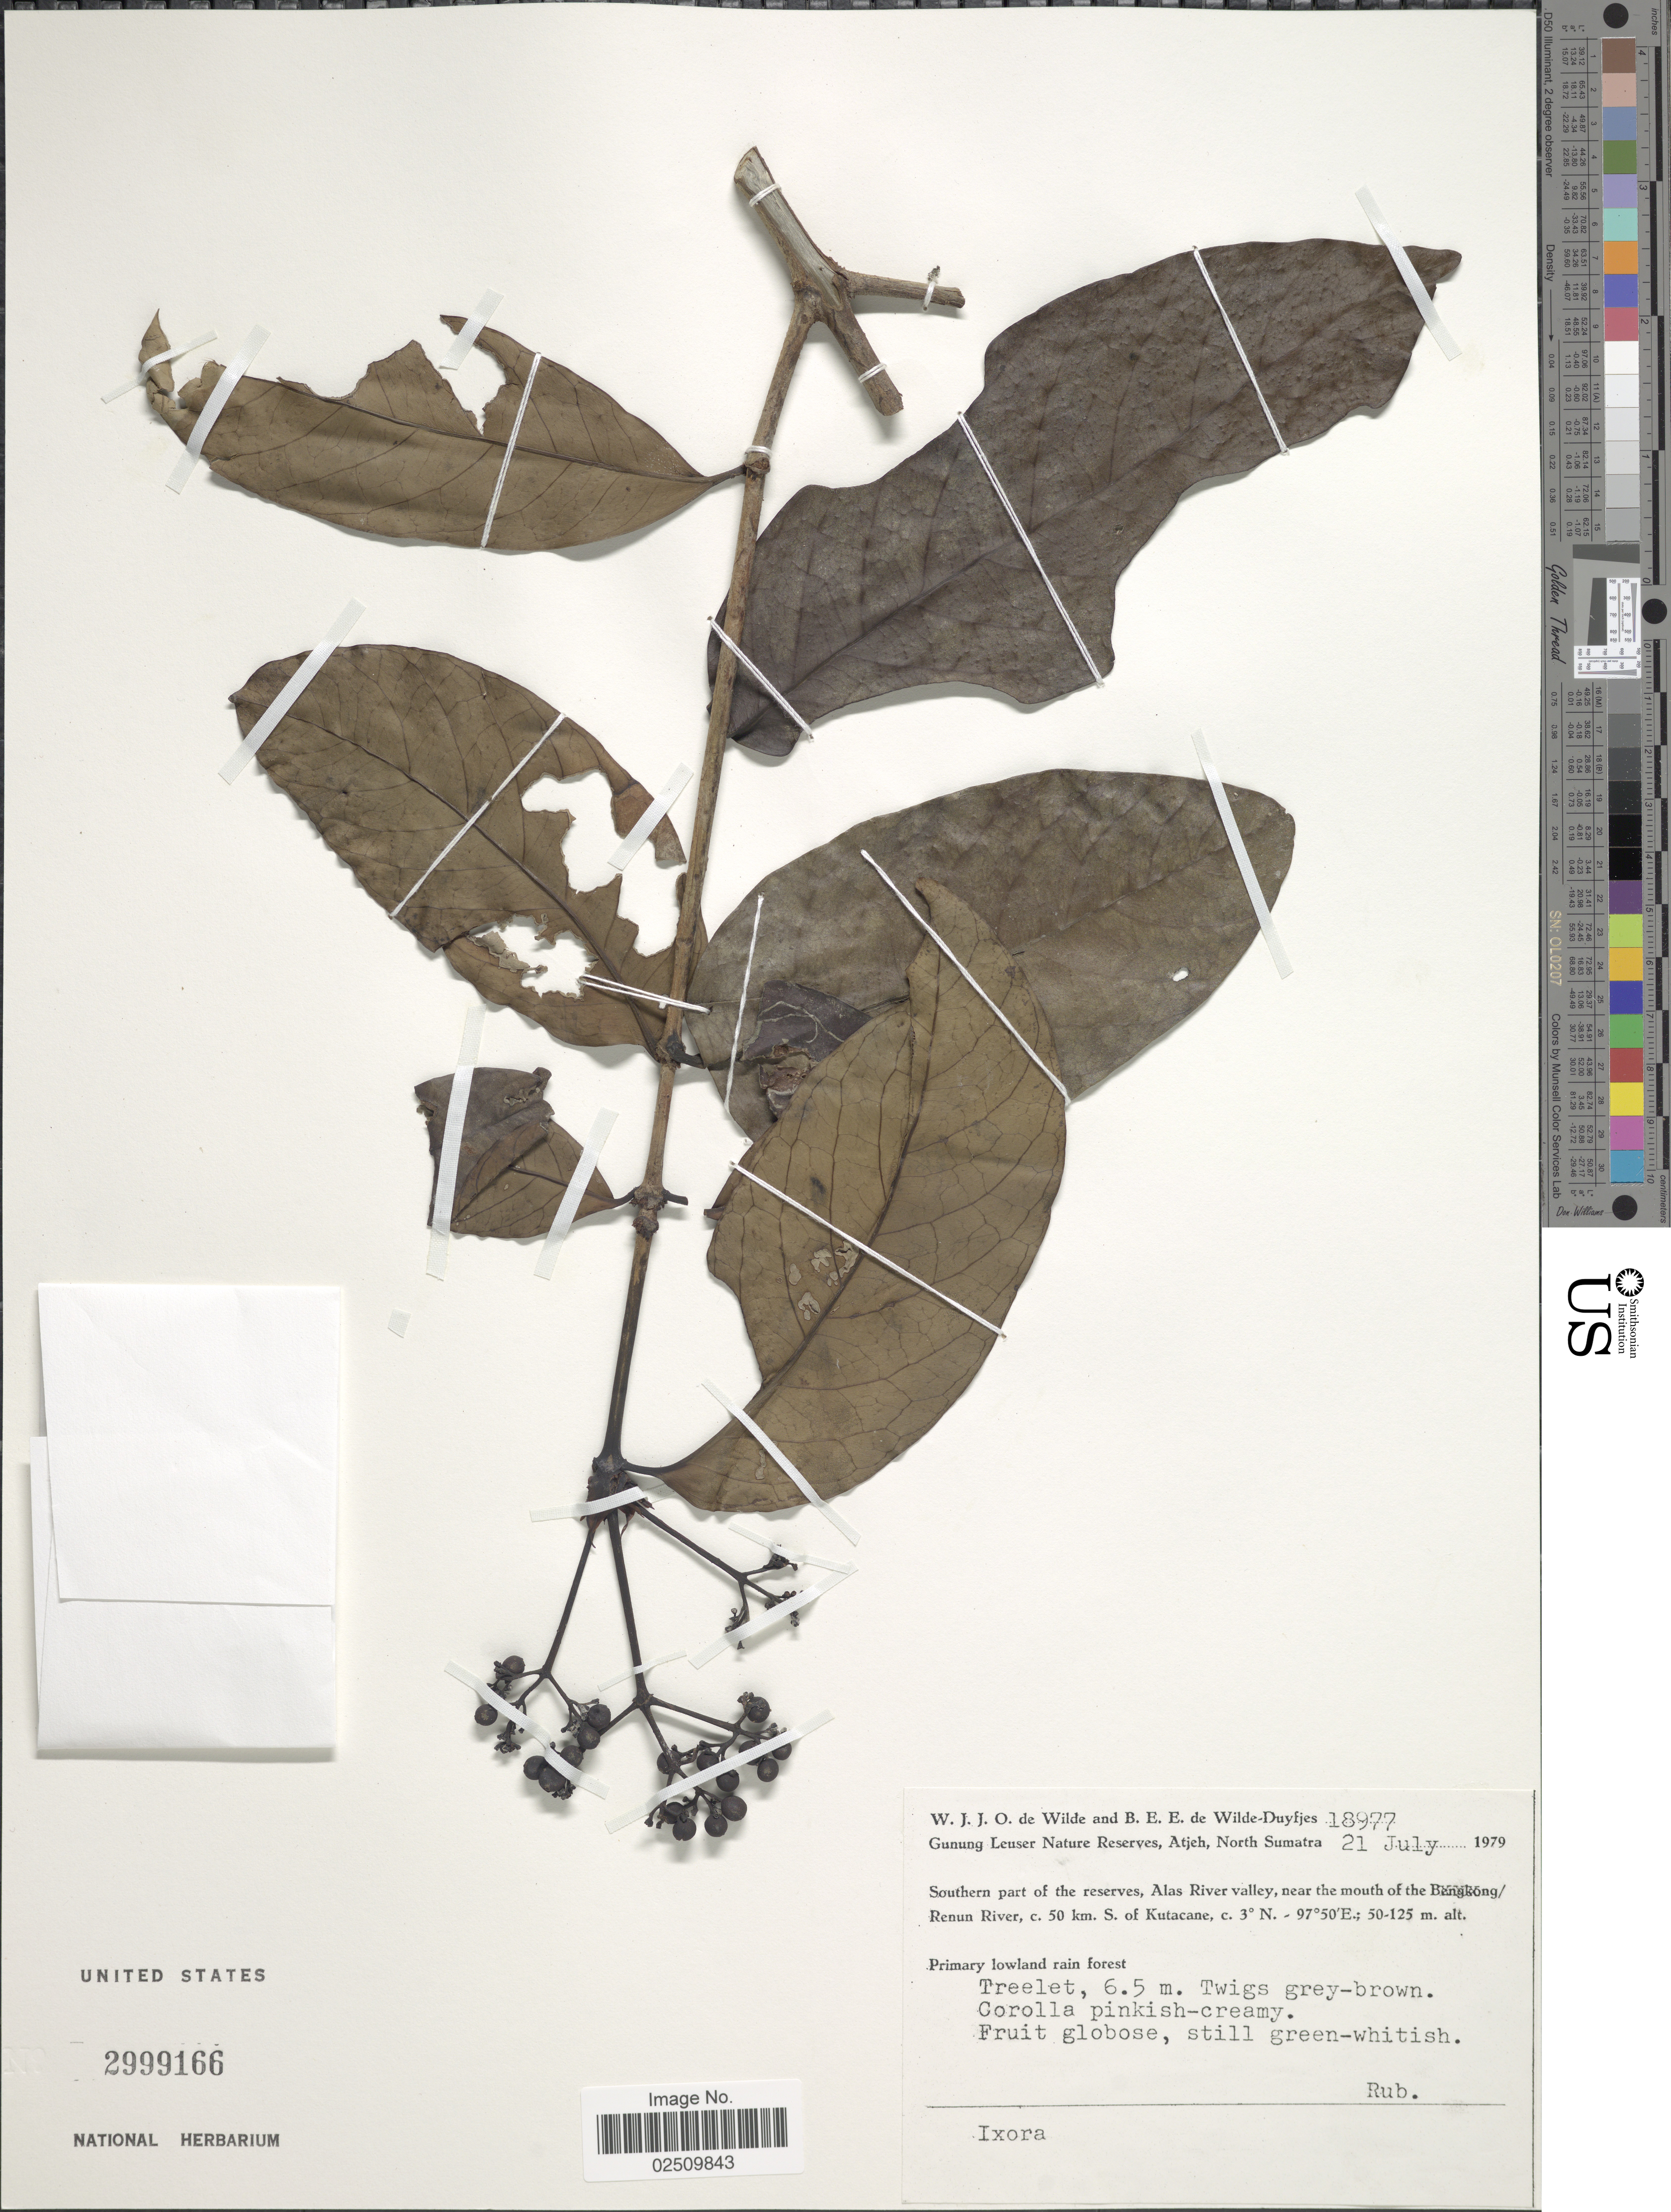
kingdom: Plantae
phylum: Tracheophyta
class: Magnoliopsida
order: Gentianales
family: Rubiaceae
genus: Ixora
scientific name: Ixora sp.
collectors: W. J. de Wilde & B. E. de Wilde-Duyfjes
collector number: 18977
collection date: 1979-07-21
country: Indonesia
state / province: Sumatra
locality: Gunung Leuser Nature Reserves, Atjeh, North Sumatra. Southern part of the reserves, Alas River valley, near the mouth of the Renun River, c. 50 km. S. of Kutacane.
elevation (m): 50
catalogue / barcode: US 2999166